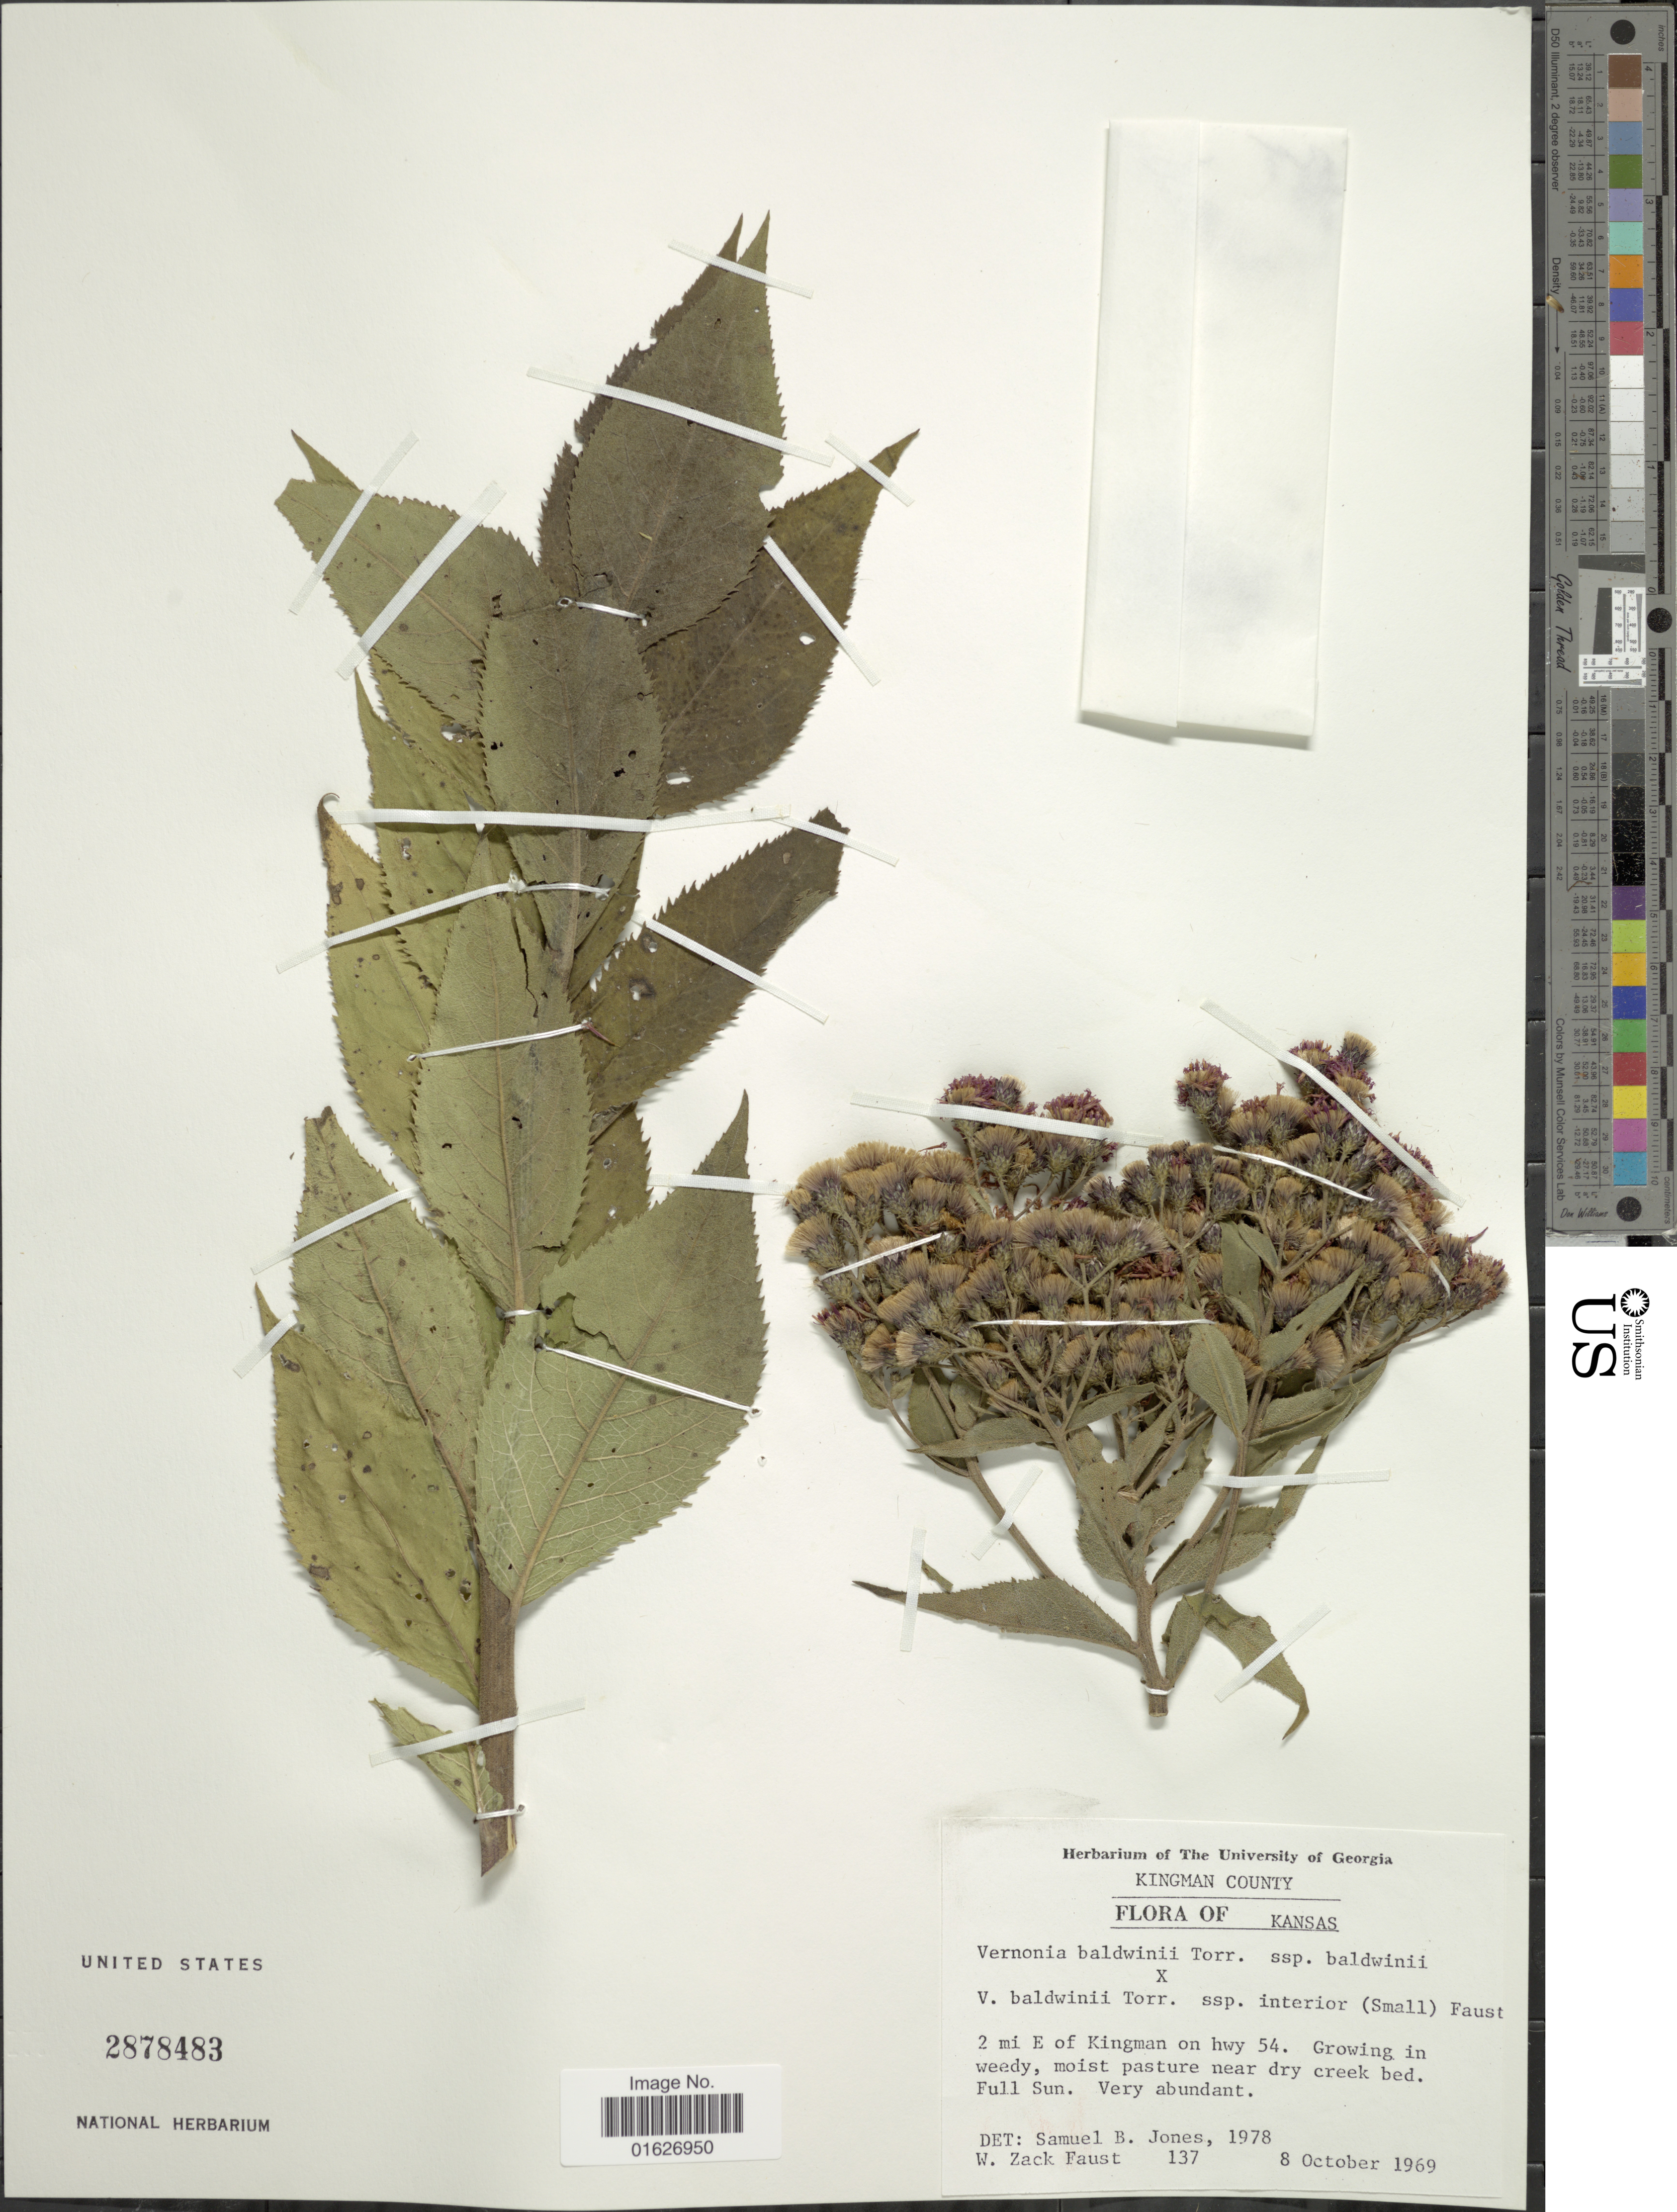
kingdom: Plantae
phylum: Tracheophyta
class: Magnoliopsida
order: Asterales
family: Asteraceae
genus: Vernonia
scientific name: Vernonia baldwinii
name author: Torr.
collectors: W. Faust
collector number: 137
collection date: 1969-10-08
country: United States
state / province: Kansas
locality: Kingman County, 2 mi E of Kingman on hwy 54, near dry creek bed.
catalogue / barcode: US 2878483